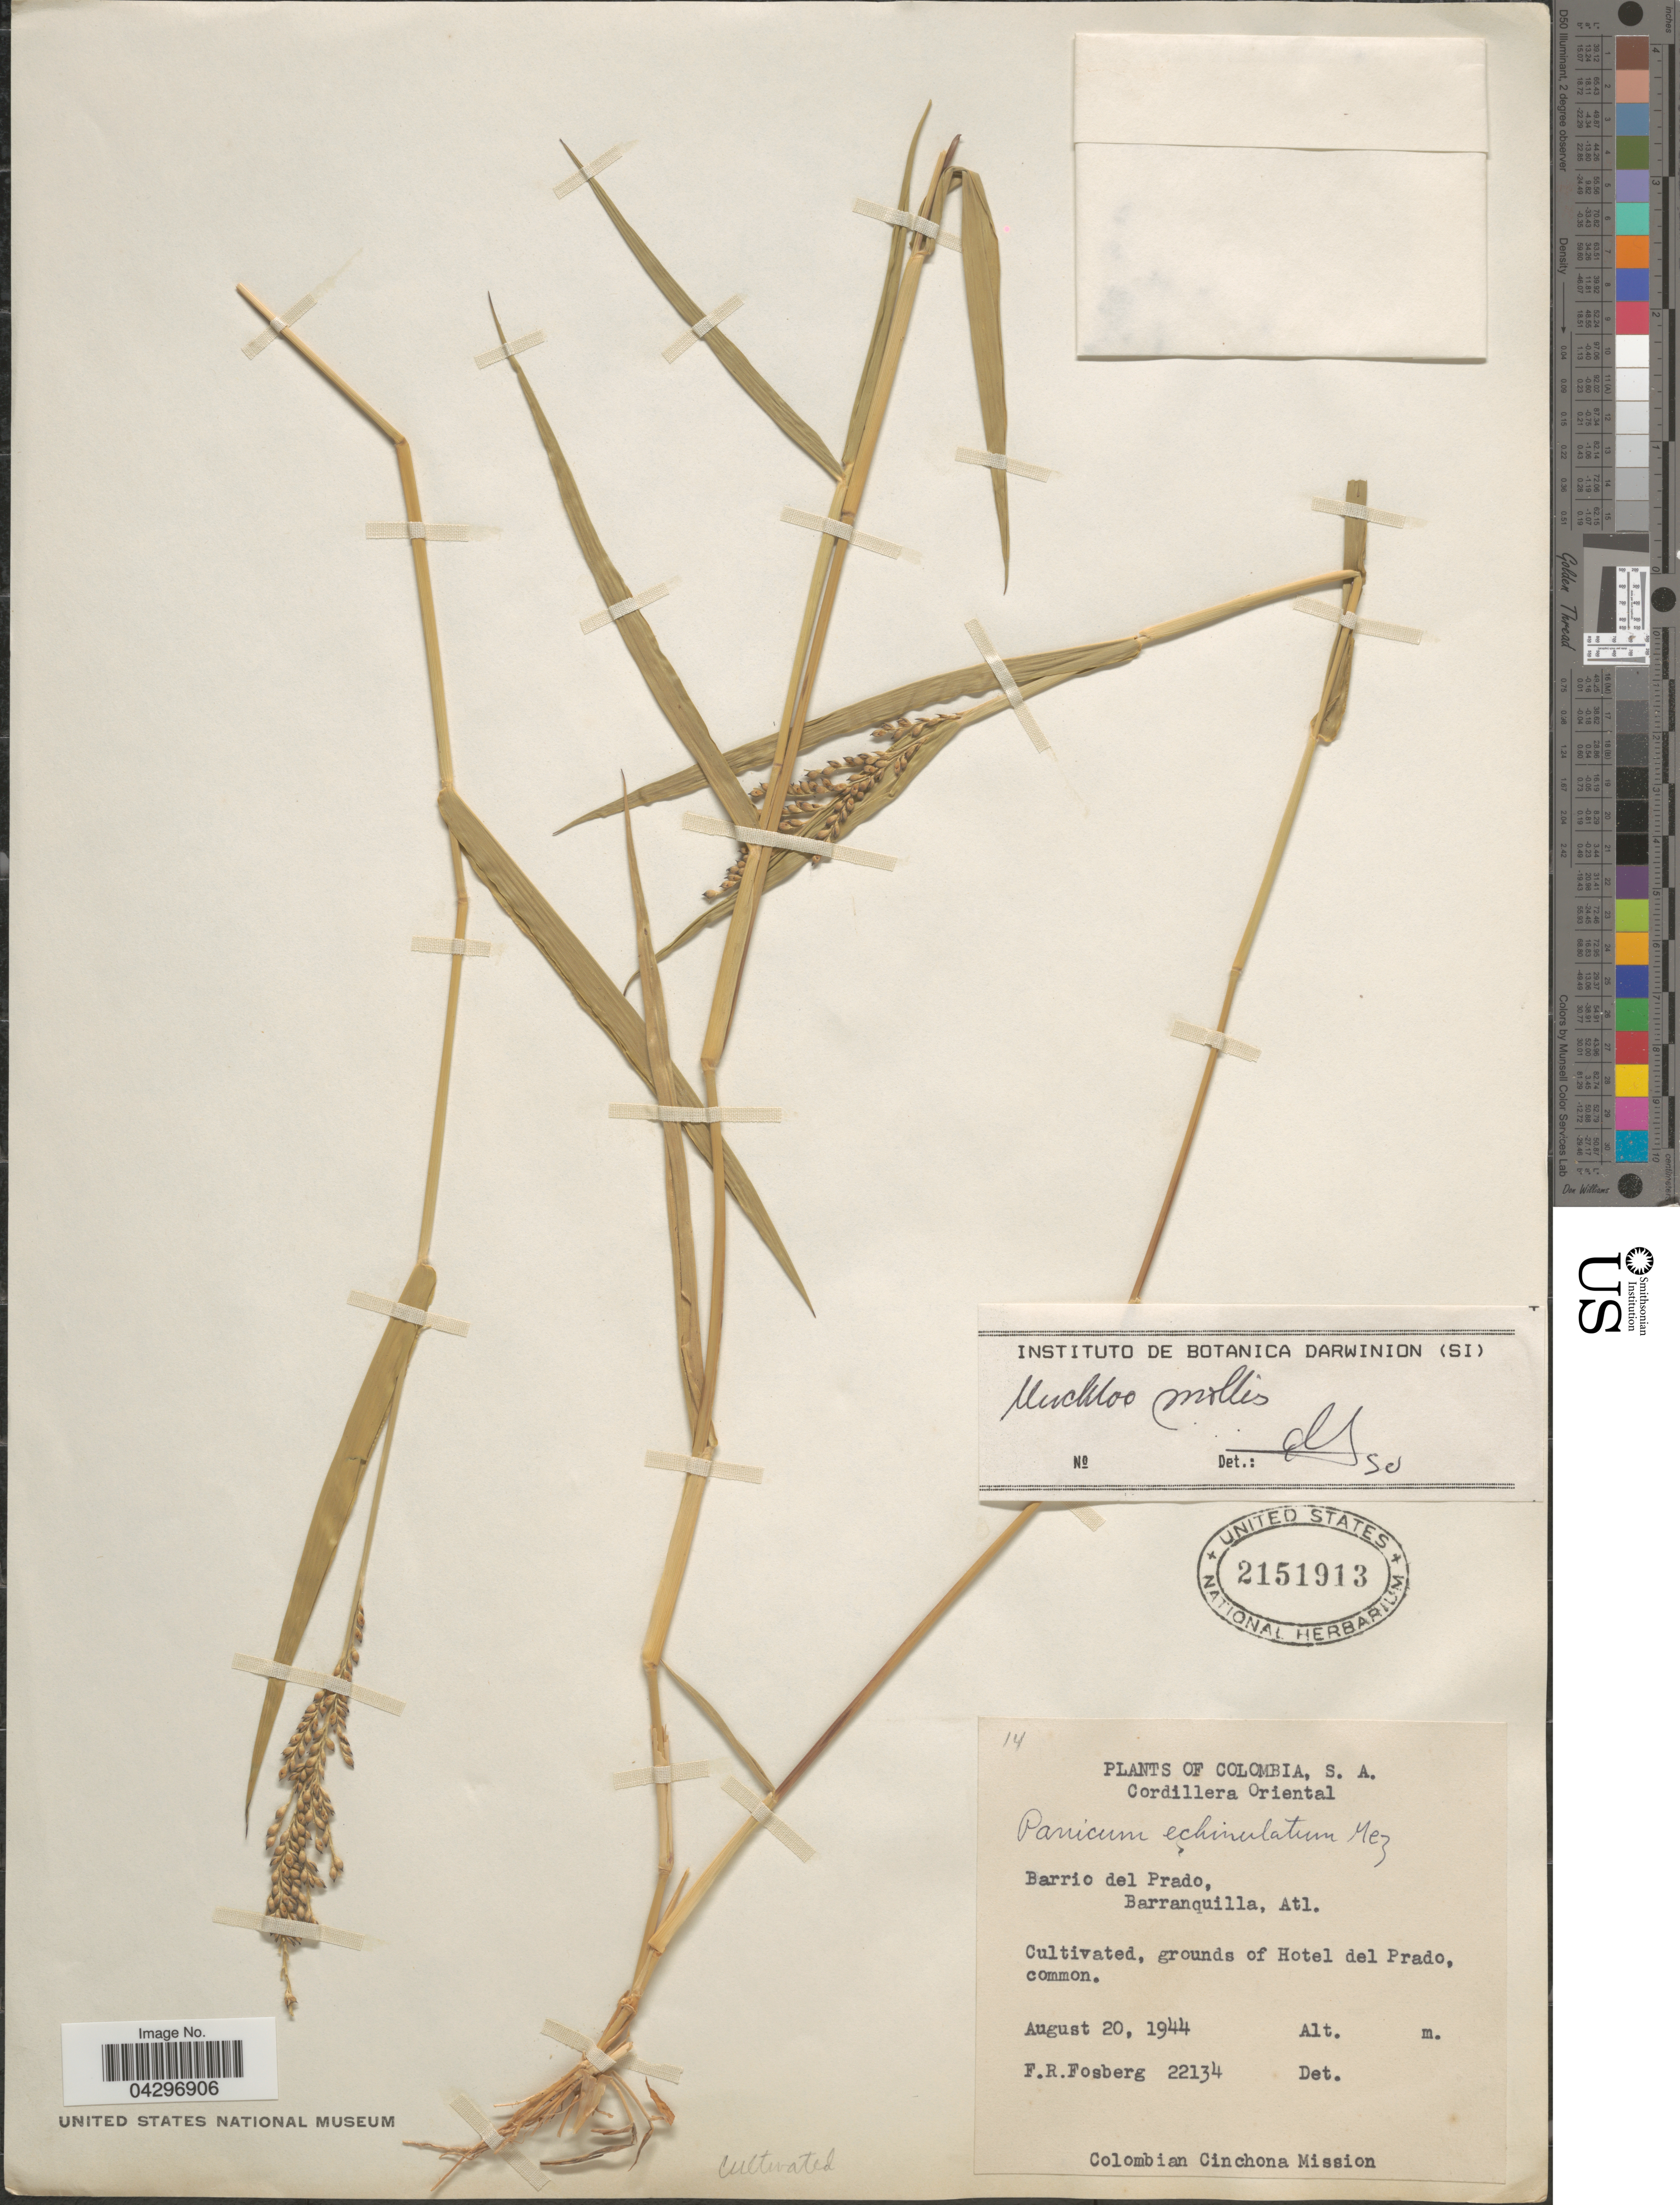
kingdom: Plantae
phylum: Tracheophyta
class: Liliopsida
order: Poales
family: Poaceae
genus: Urochloa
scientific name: Urochloa mollis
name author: (Sw.) Morrone & Zuloaga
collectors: F. R. Fosberg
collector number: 22134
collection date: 1944-08-20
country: Colombia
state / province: Atlántico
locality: Cordillera Oriental. Barrio del Prado, Barranquilla. Grounds of Hotel del Prado. Colombian Cinchona Mission.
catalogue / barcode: US 2151913